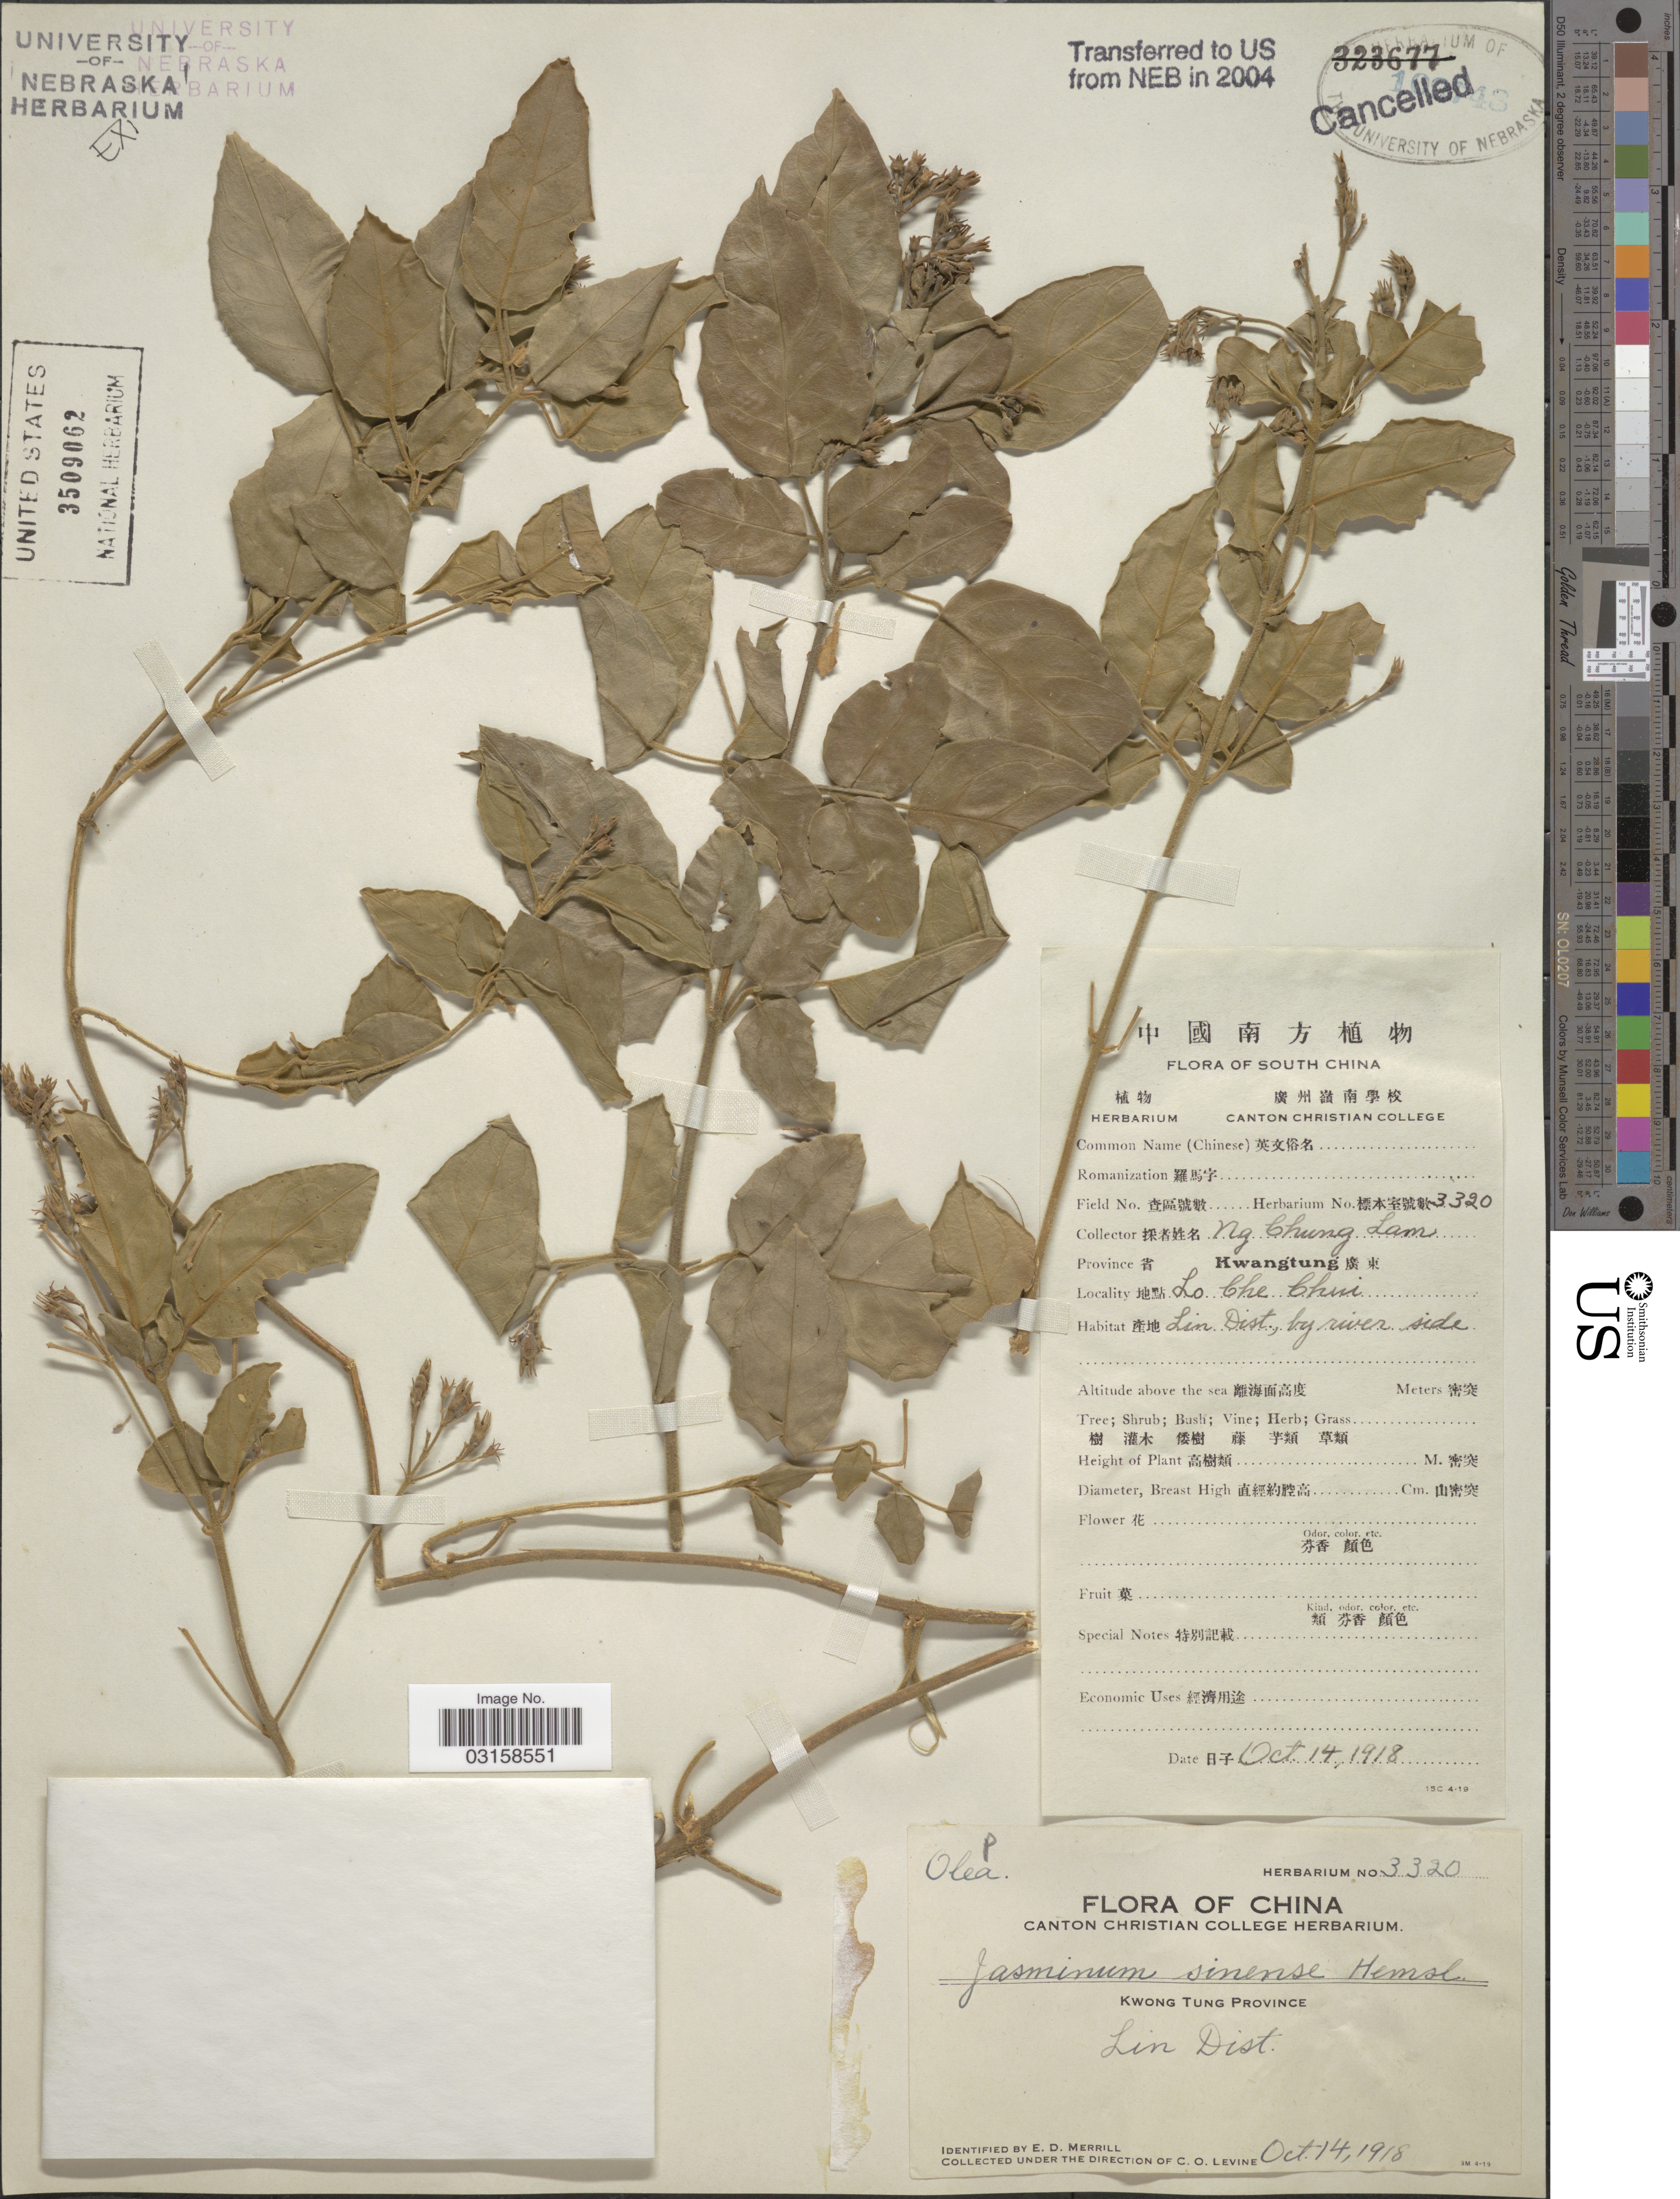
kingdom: Plantae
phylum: Tracheophyta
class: Magnoliopsida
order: Lamiales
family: Oleaceae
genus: Jasminum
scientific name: Jasminum sinense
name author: Hemsl.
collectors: N. C. Lam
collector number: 3320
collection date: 1918-10-14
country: China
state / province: Guangdong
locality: South China. Province Kwantung. Lo Che Chui. Lin Dist., by river side. Kwong Tung Province.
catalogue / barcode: US 3509062